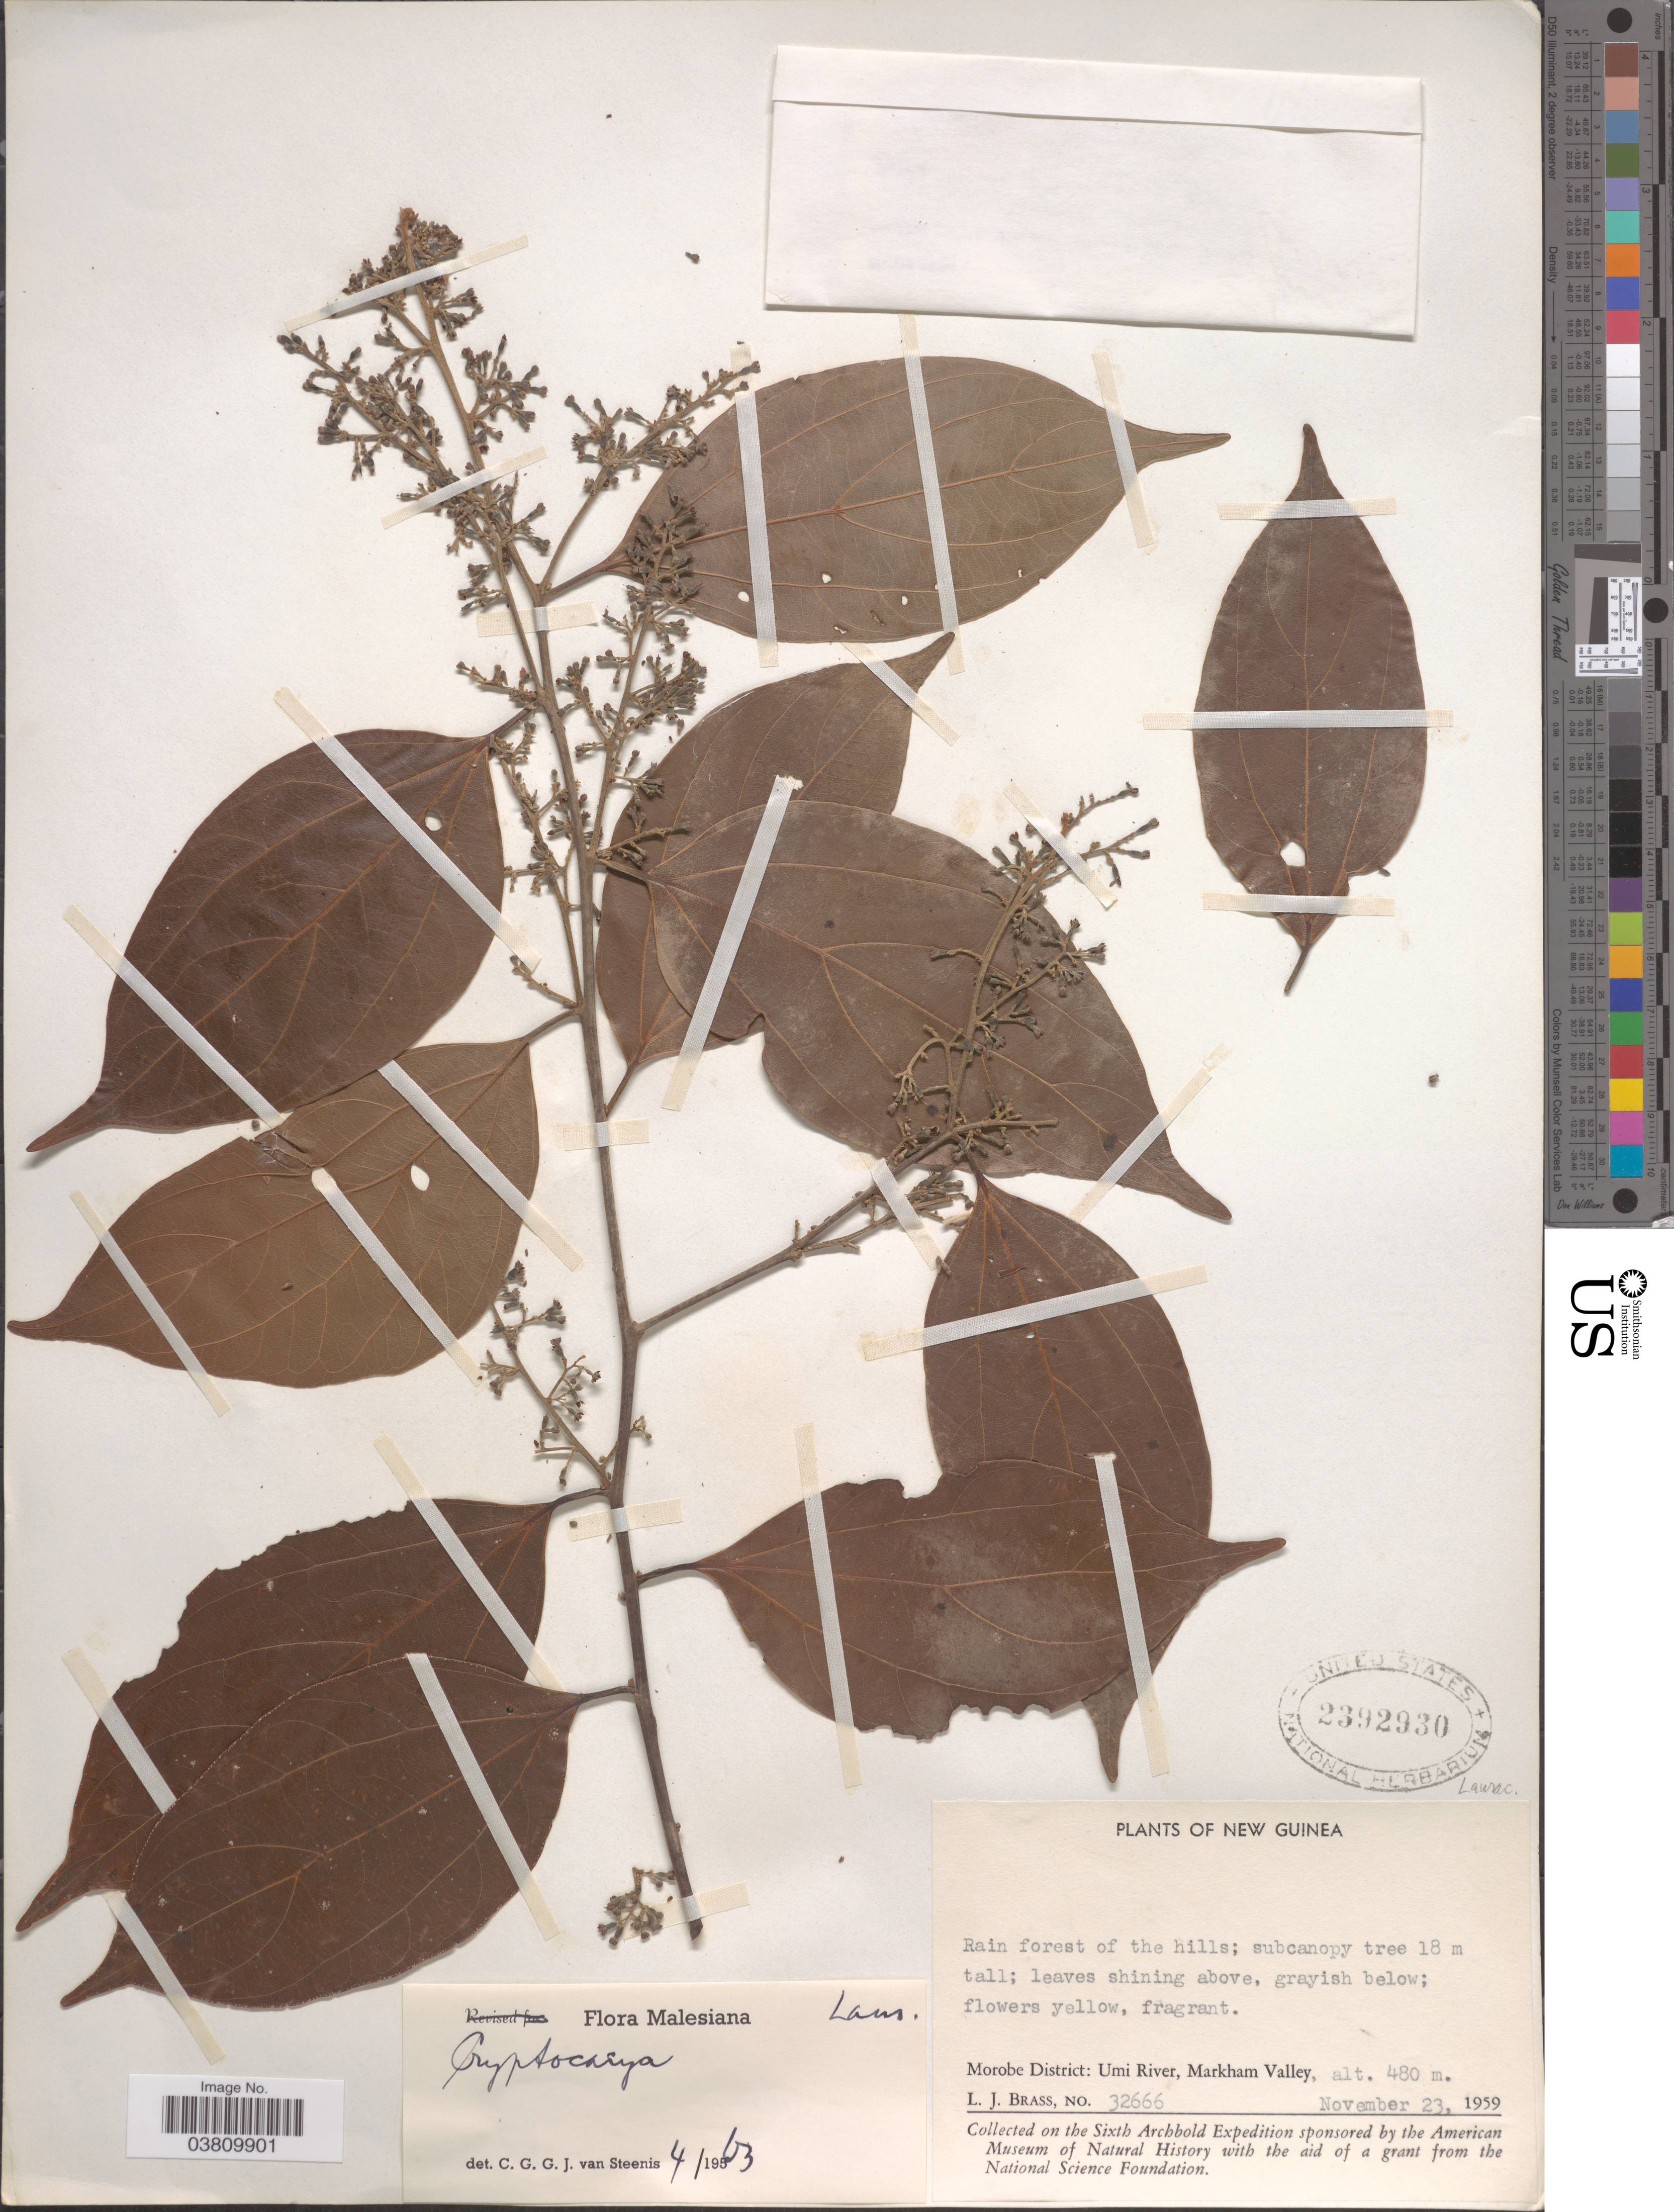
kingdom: Plantae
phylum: Tracheophyta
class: Magnoliopsida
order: Laurales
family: Lauraceae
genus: Cryptocarya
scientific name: Cryptocarya sp.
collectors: L. J. Brass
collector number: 32666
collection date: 1959-11-23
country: Papua New Guinea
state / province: Morobe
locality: New Guinea. Morobe District: Umi River, Markham Valley.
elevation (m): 480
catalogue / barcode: US 2392930